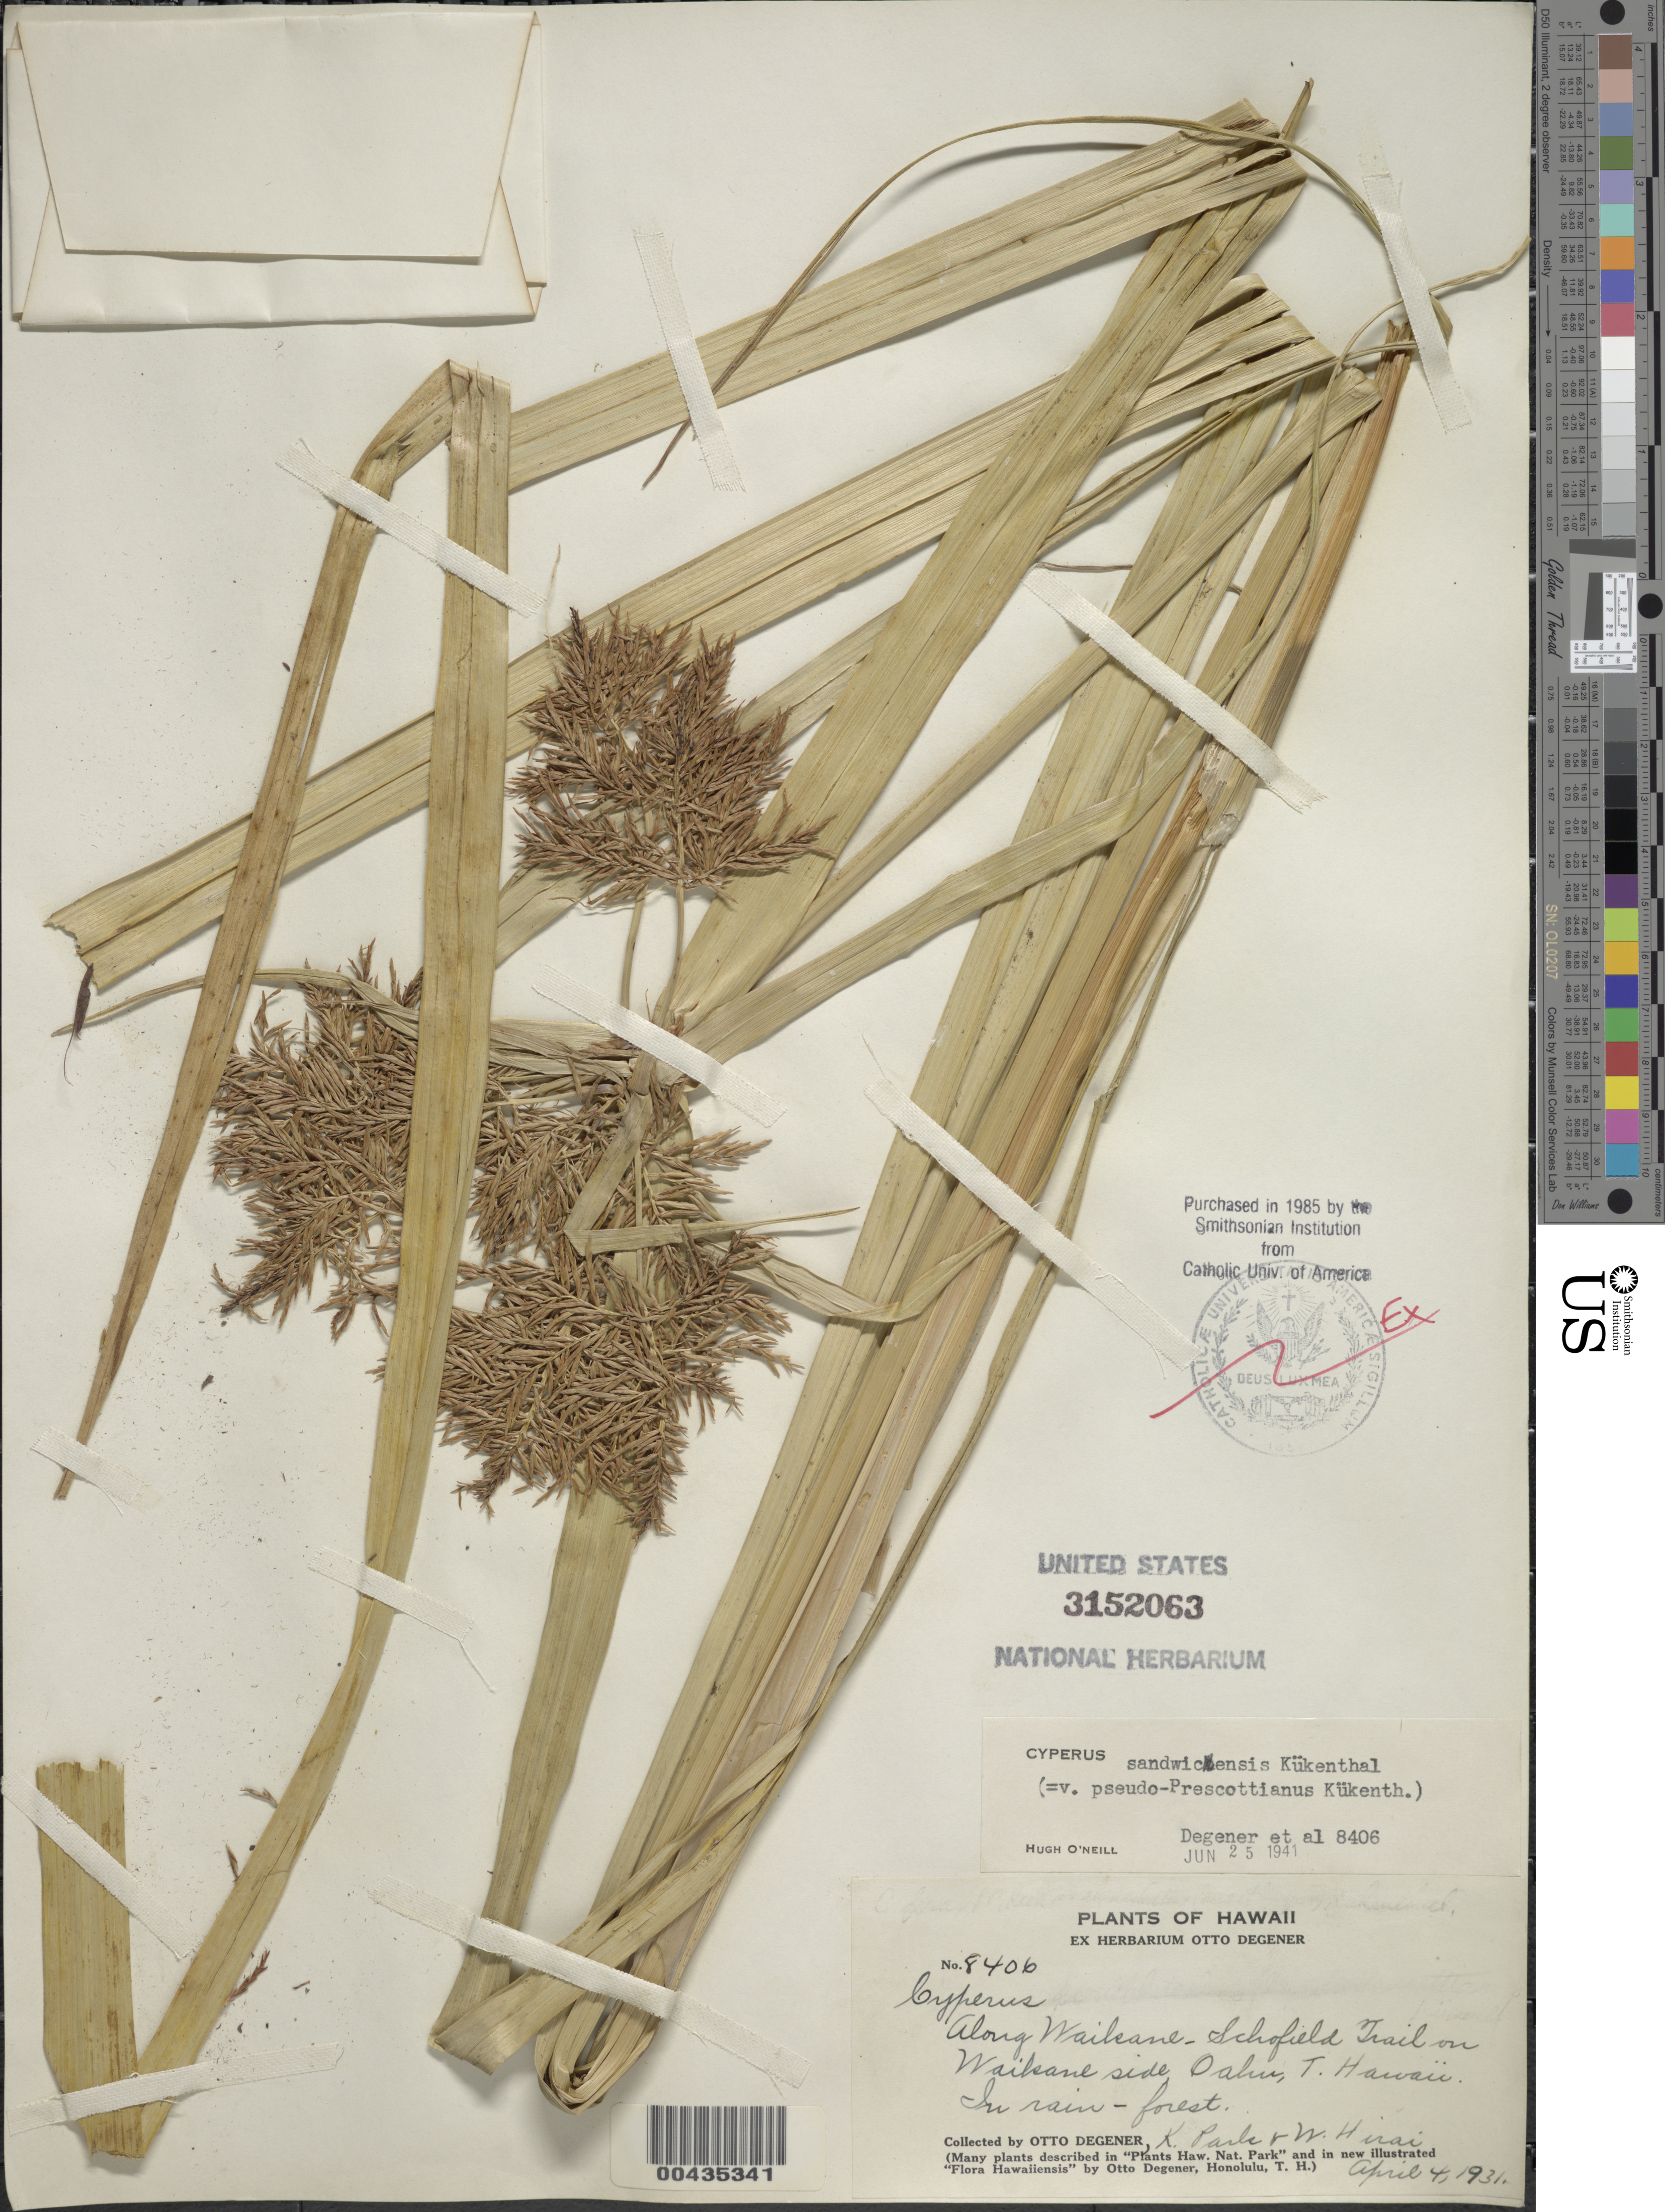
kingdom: Plantae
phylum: Tracheophyta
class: Liliopsida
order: Poales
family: Cyperaceae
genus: Cyperus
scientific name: Cyperus sandwicensis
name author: Kük.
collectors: O. Degener, K. Park & W. Hirai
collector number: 8406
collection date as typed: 4 Apr 1931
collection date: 1931-04-04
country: United States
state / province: Hawaii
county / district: Honolulu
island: Oahu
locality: Along Waikane-Schofield Trail on Waikane side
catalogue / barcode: US 3152063